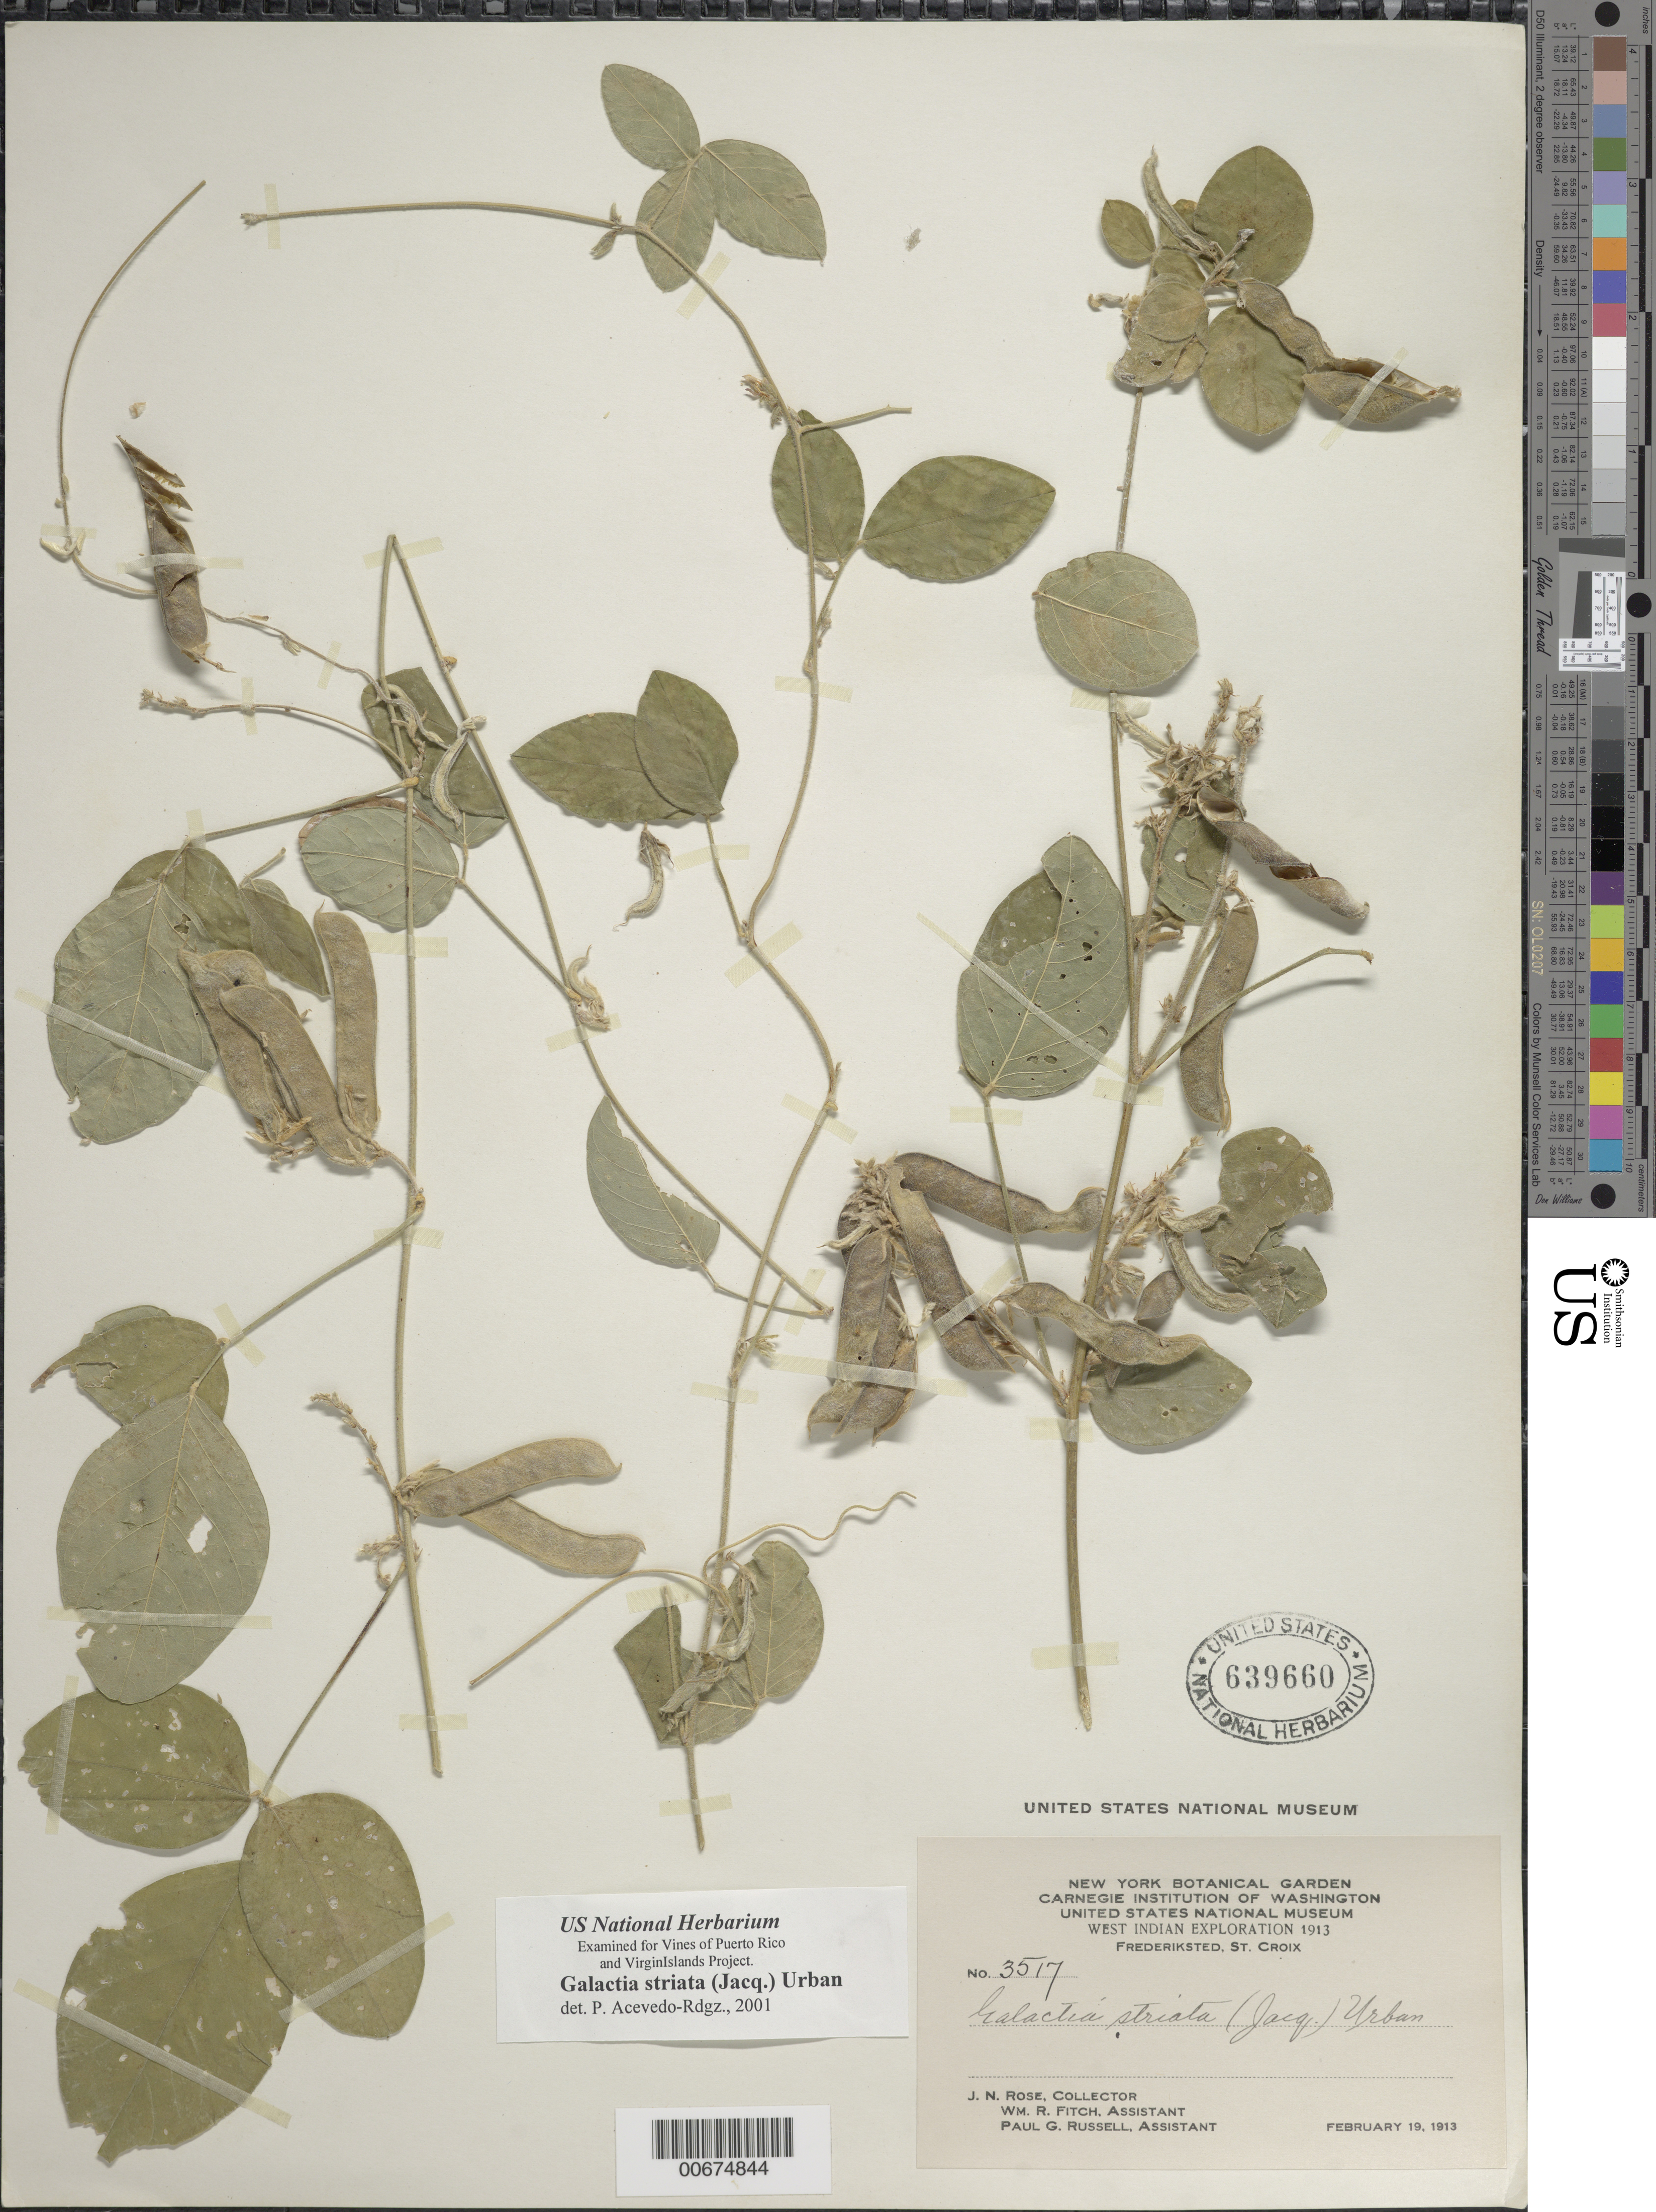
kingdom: Plantae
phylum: Tracheophyta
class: Magnoliopsida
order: Fabales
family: Fabaceae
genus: Galactia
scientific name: Galactia striata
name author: (Jacq.) Urb.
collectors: J. N. Rose, W. R. Fitch & P. G. Russell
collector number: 3517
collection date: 1913-02-19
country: U.S. Virgin Islands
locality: West Indian, Frederiksted, St. Croix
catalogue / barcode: US 639660